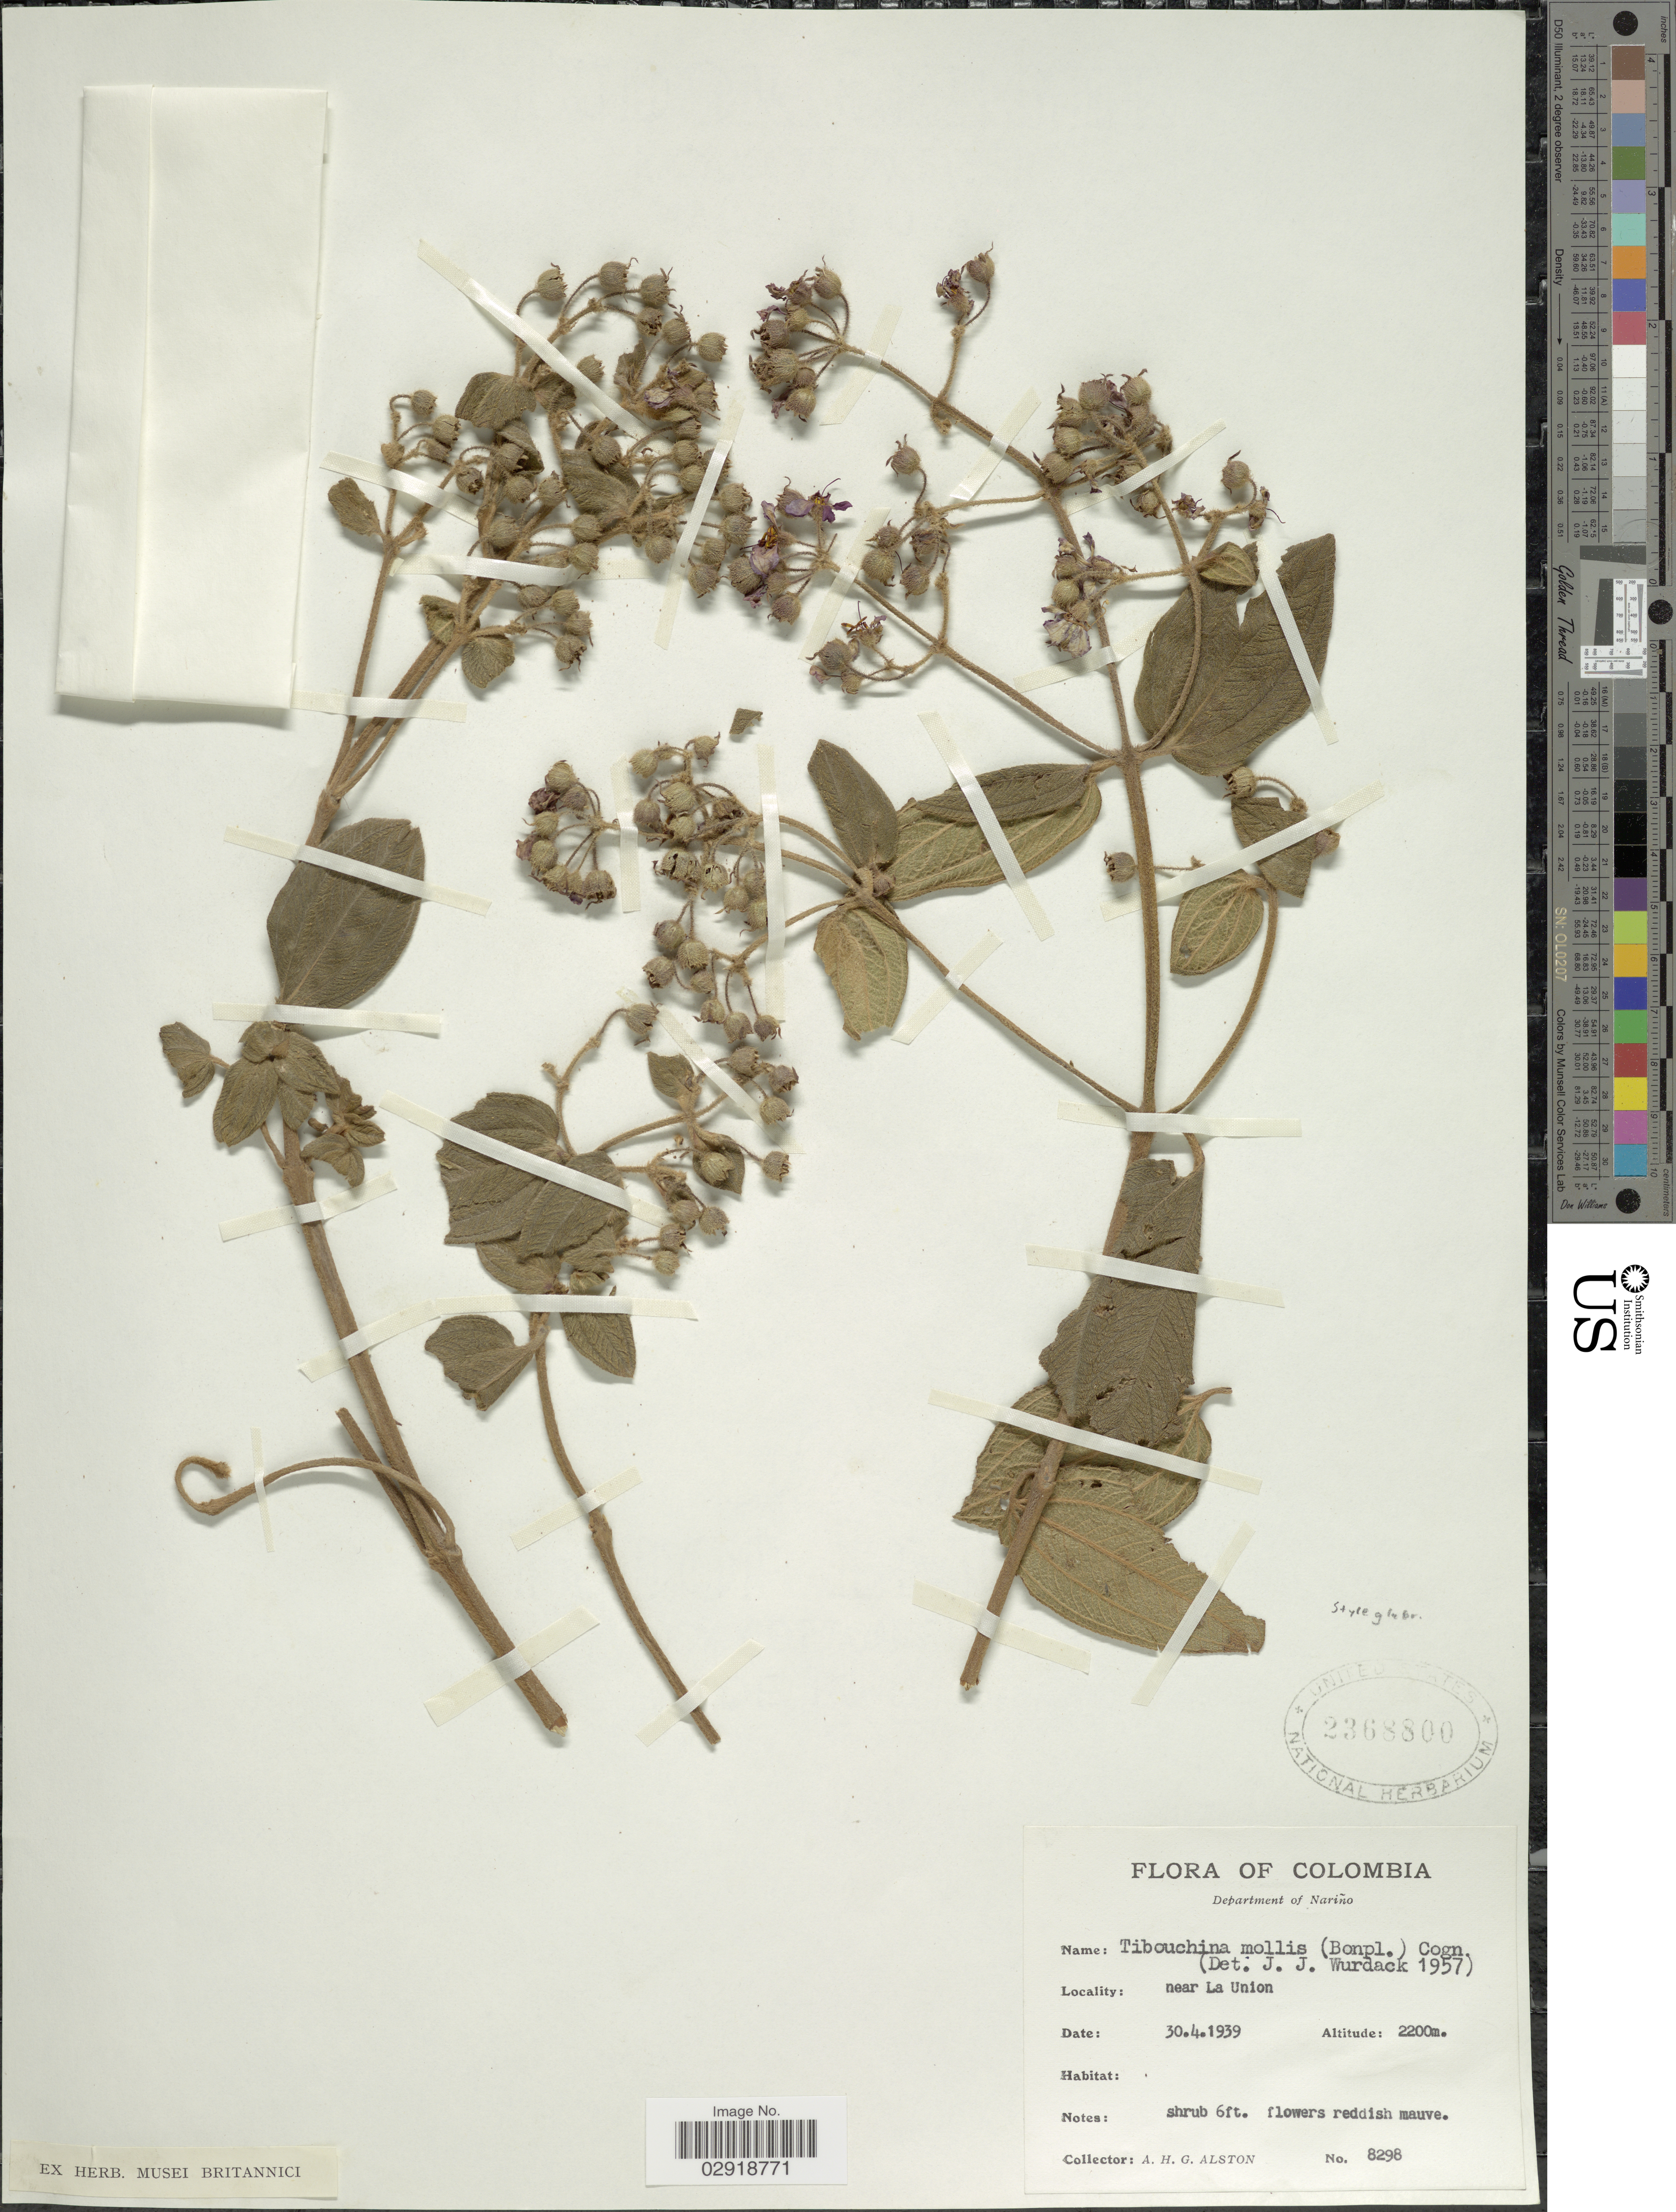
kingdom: Plantae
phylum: Tracheophyta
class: Magnoliopsida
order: Myrtales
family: Melastomataceae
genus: Chaetogastra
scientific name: Chaetogastra mollis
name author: (Bonpl.) DC.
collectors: A. H. Alston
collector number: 8298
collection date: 1939-04-30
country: Colombia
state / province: Nariño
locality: Department of Nariño. Near La Union.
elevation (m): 2200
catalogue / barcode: US 2368800